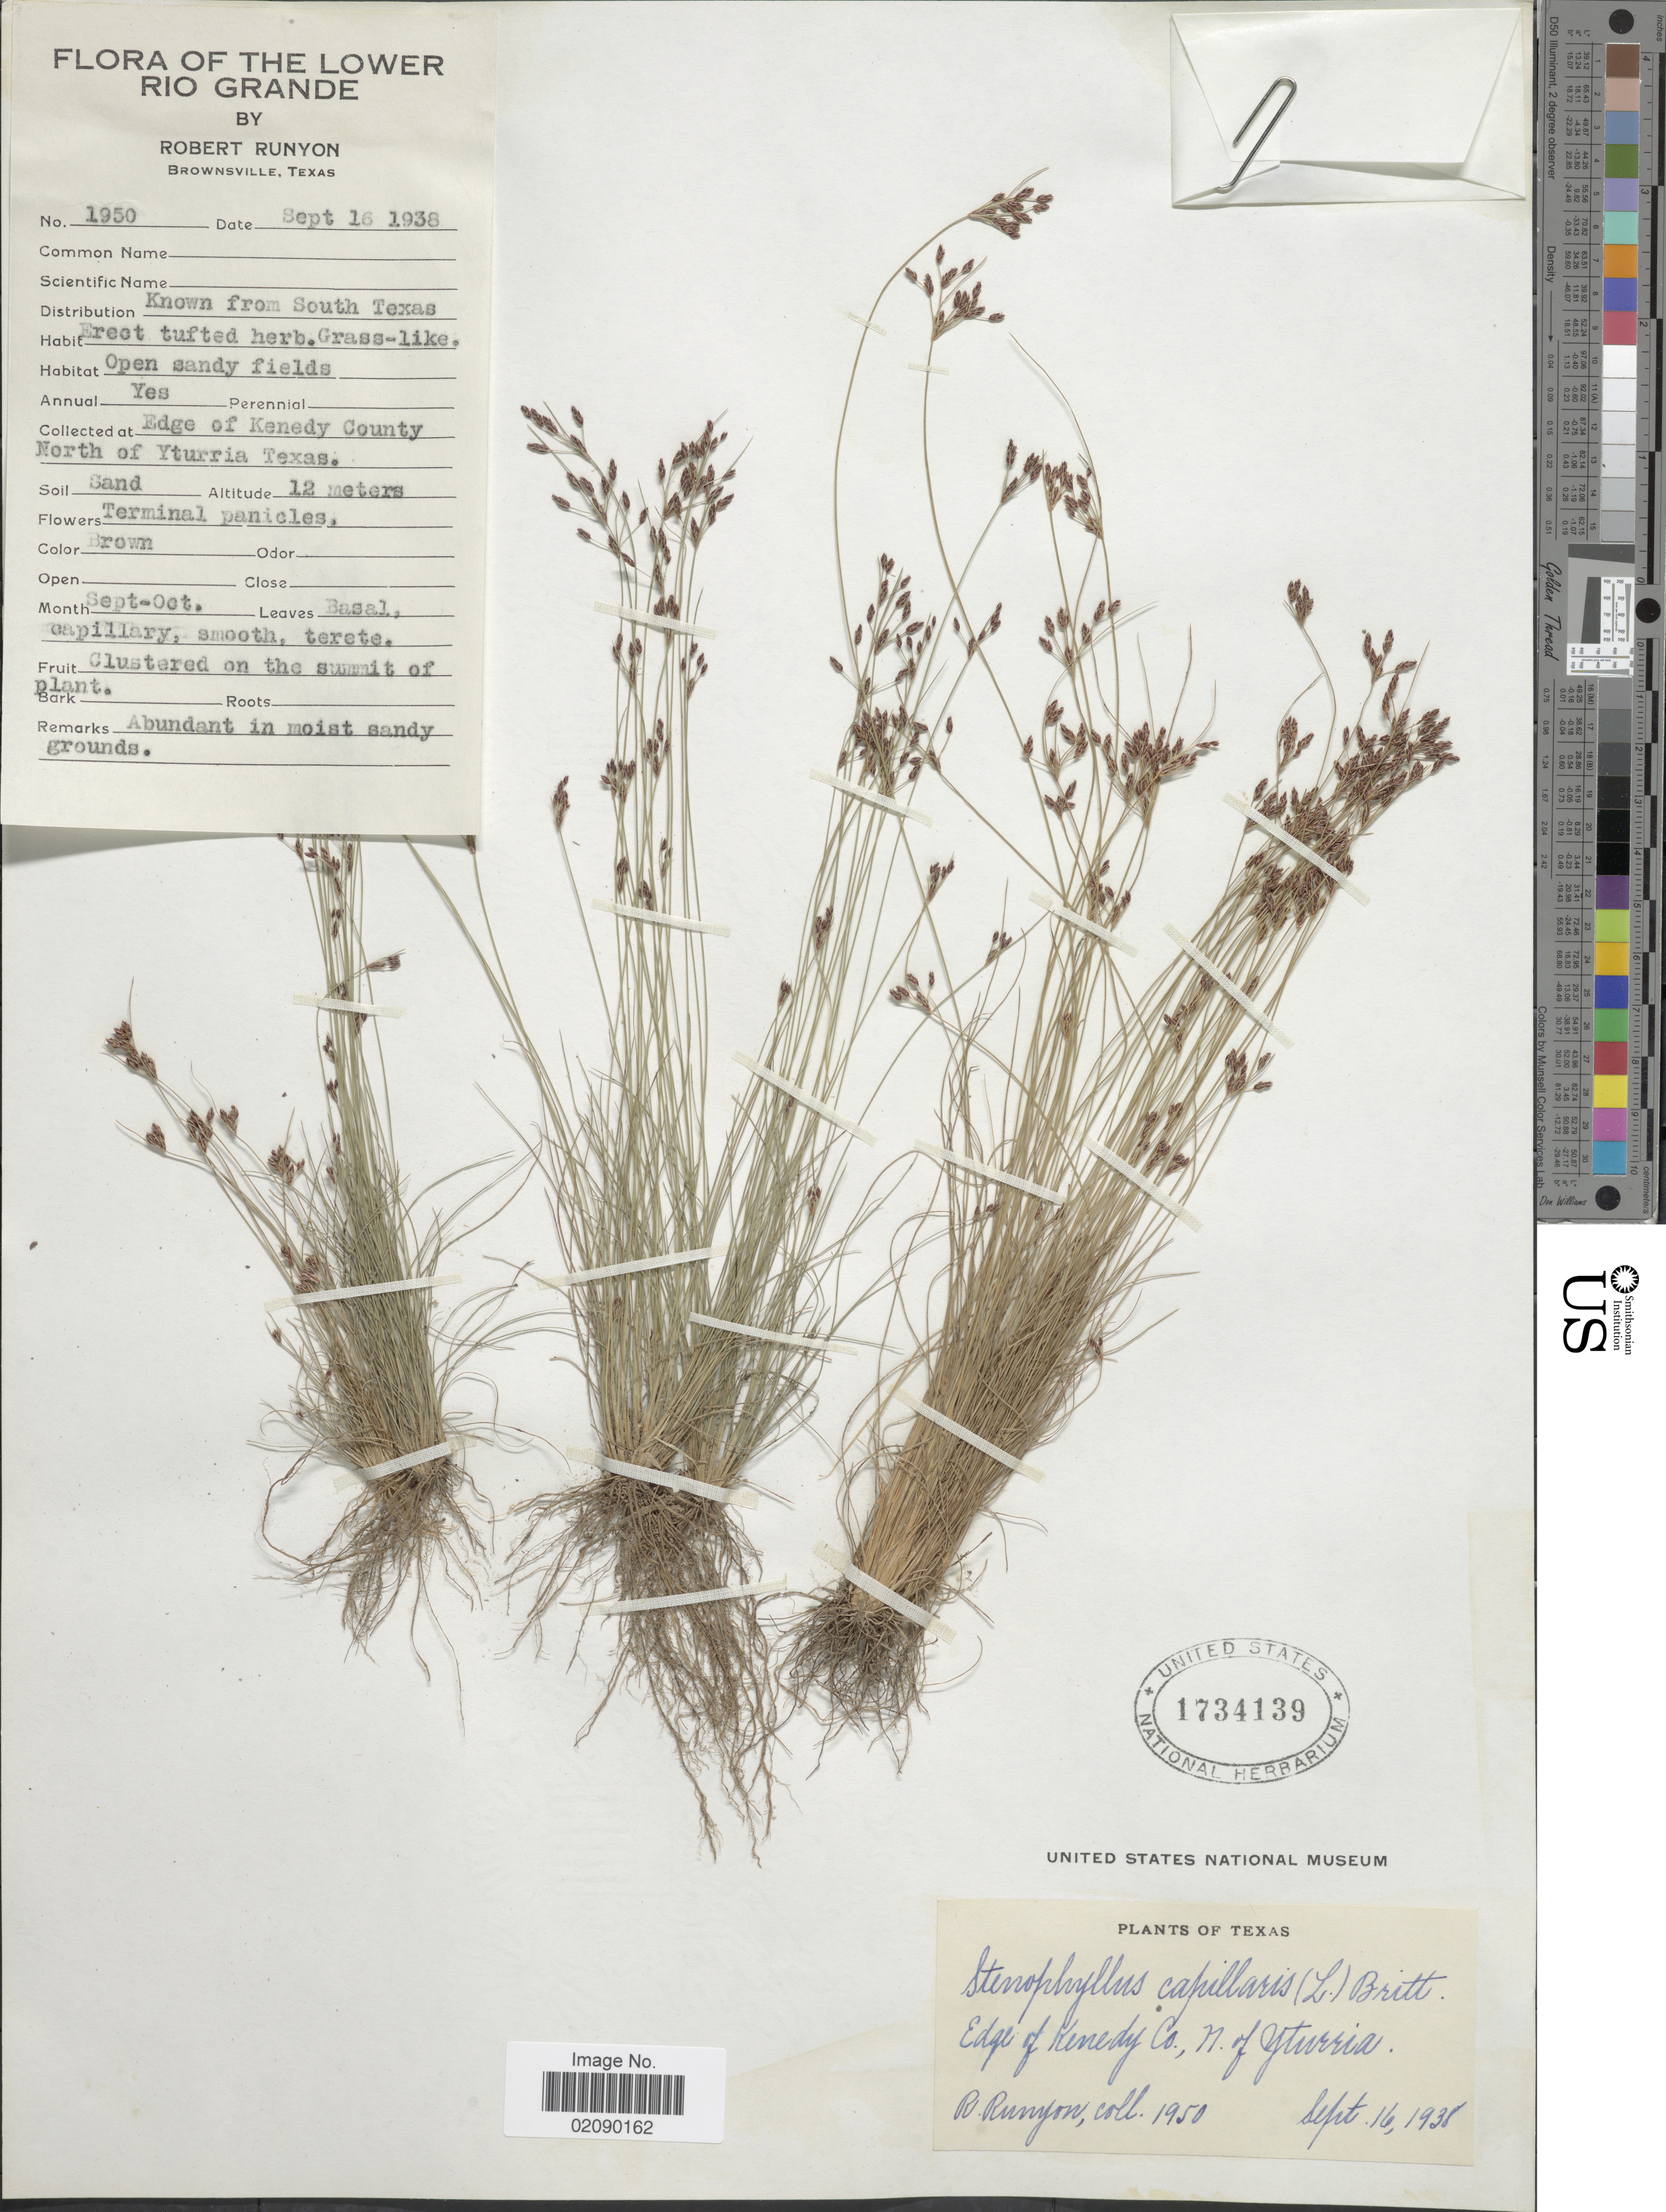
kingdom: Plantae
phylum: Tracheophyta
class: Liliopsida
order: Poales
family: Cyperaceae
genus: Bulbostylis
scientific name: Bulbostylis capillaris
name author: (L.) Kunth ex C.B. Clarke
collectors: R. Runyon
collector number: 1950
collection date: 1938-09-16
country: United States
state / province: Texas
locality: Edge of Kenedy Co., North of Yturria, The Lower Rio Grande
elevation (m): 12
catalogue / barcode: US 1734139